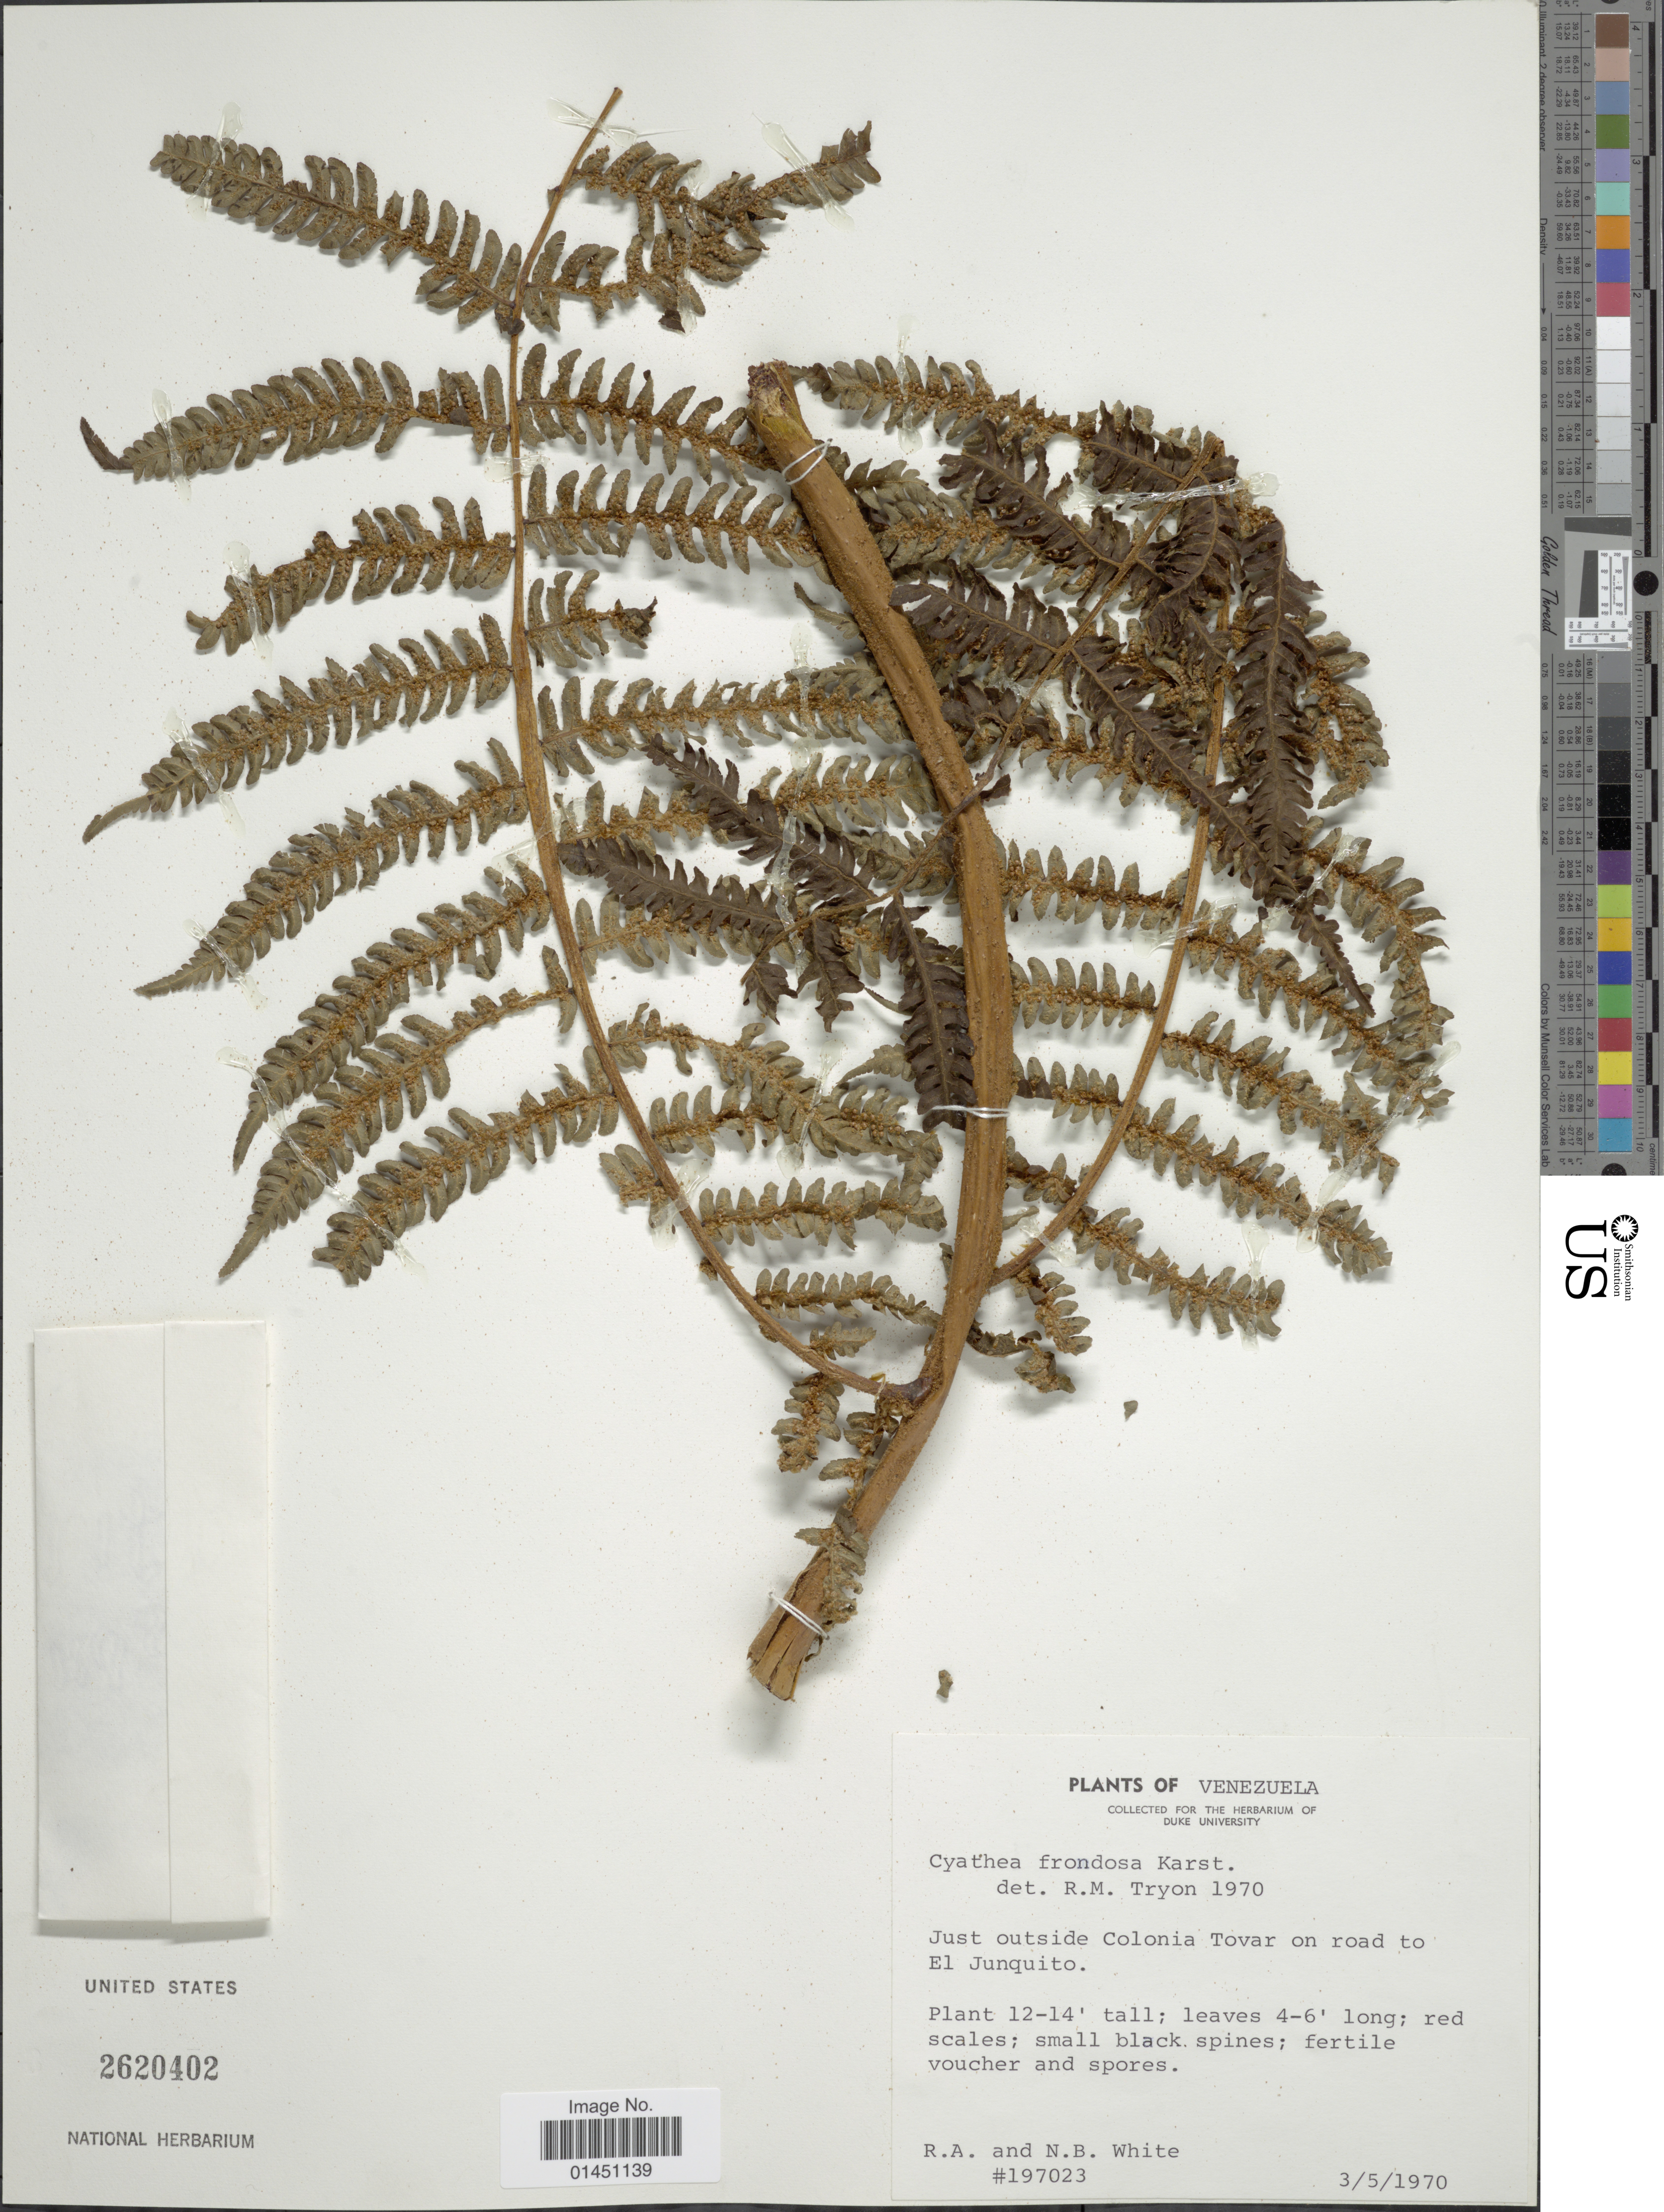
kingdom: Plantae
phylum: Tracheophyta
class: Polypodiopsida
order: Cyatheales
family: Cyatheaceae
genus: Cyathea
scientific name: Cyathea caracasana var. boliviensis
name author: (Rosenst.) R.M. Tryon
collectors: R. A. White & N. White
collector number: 197023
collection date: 1970-05-03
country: Venezuela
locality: Just outside Colonia Tovar on road to El Junquito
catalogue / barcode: US 2620402